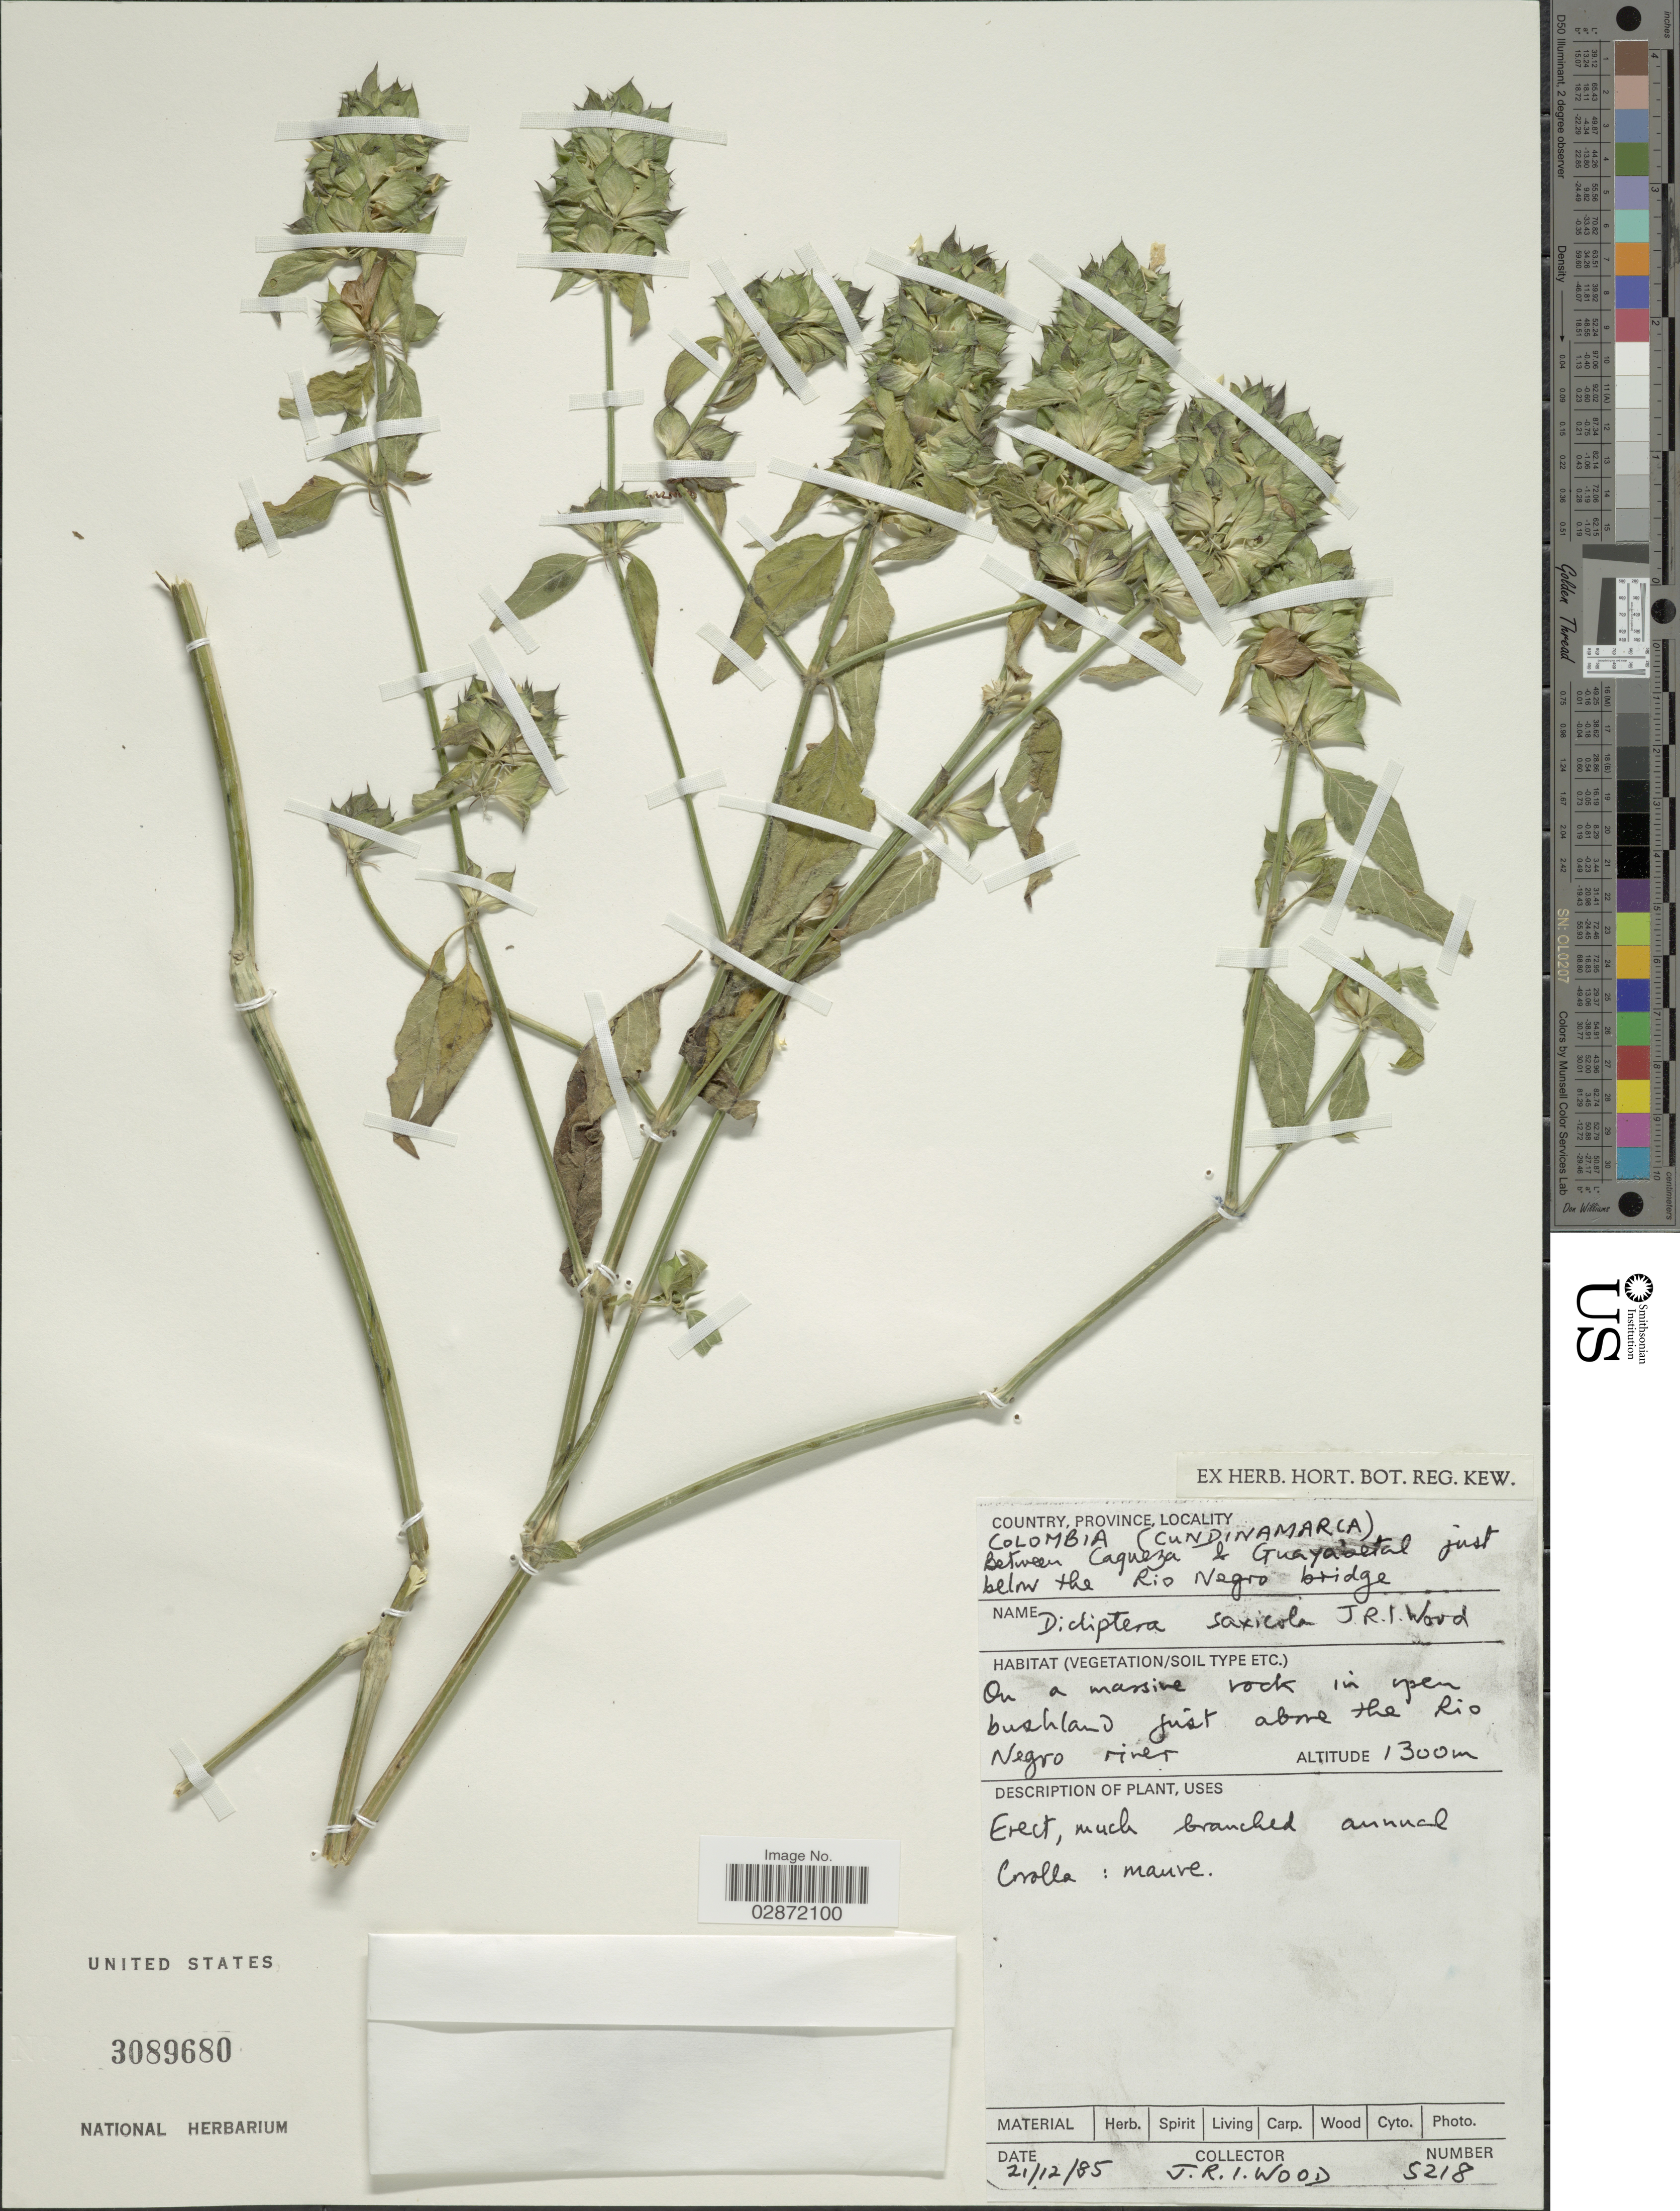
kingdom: Plantae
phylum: Tracheophyta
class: Magnoliopsida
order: Lamiales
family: Acanthaceae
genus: Dicliptera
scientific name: Dicliptera saxicola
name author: J.R.I. Wood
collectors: J. R. I. Wood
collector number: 5218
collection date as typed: Transcribed d/m/y: 21/12/85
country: Colombia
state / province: Cundinamarca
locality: Between Caqueza & Guayabetal just below the Rio Negro bridge. On a massive rock in open bushland just above the Rio Negro river.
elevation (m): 1300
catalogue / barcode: US 3089680